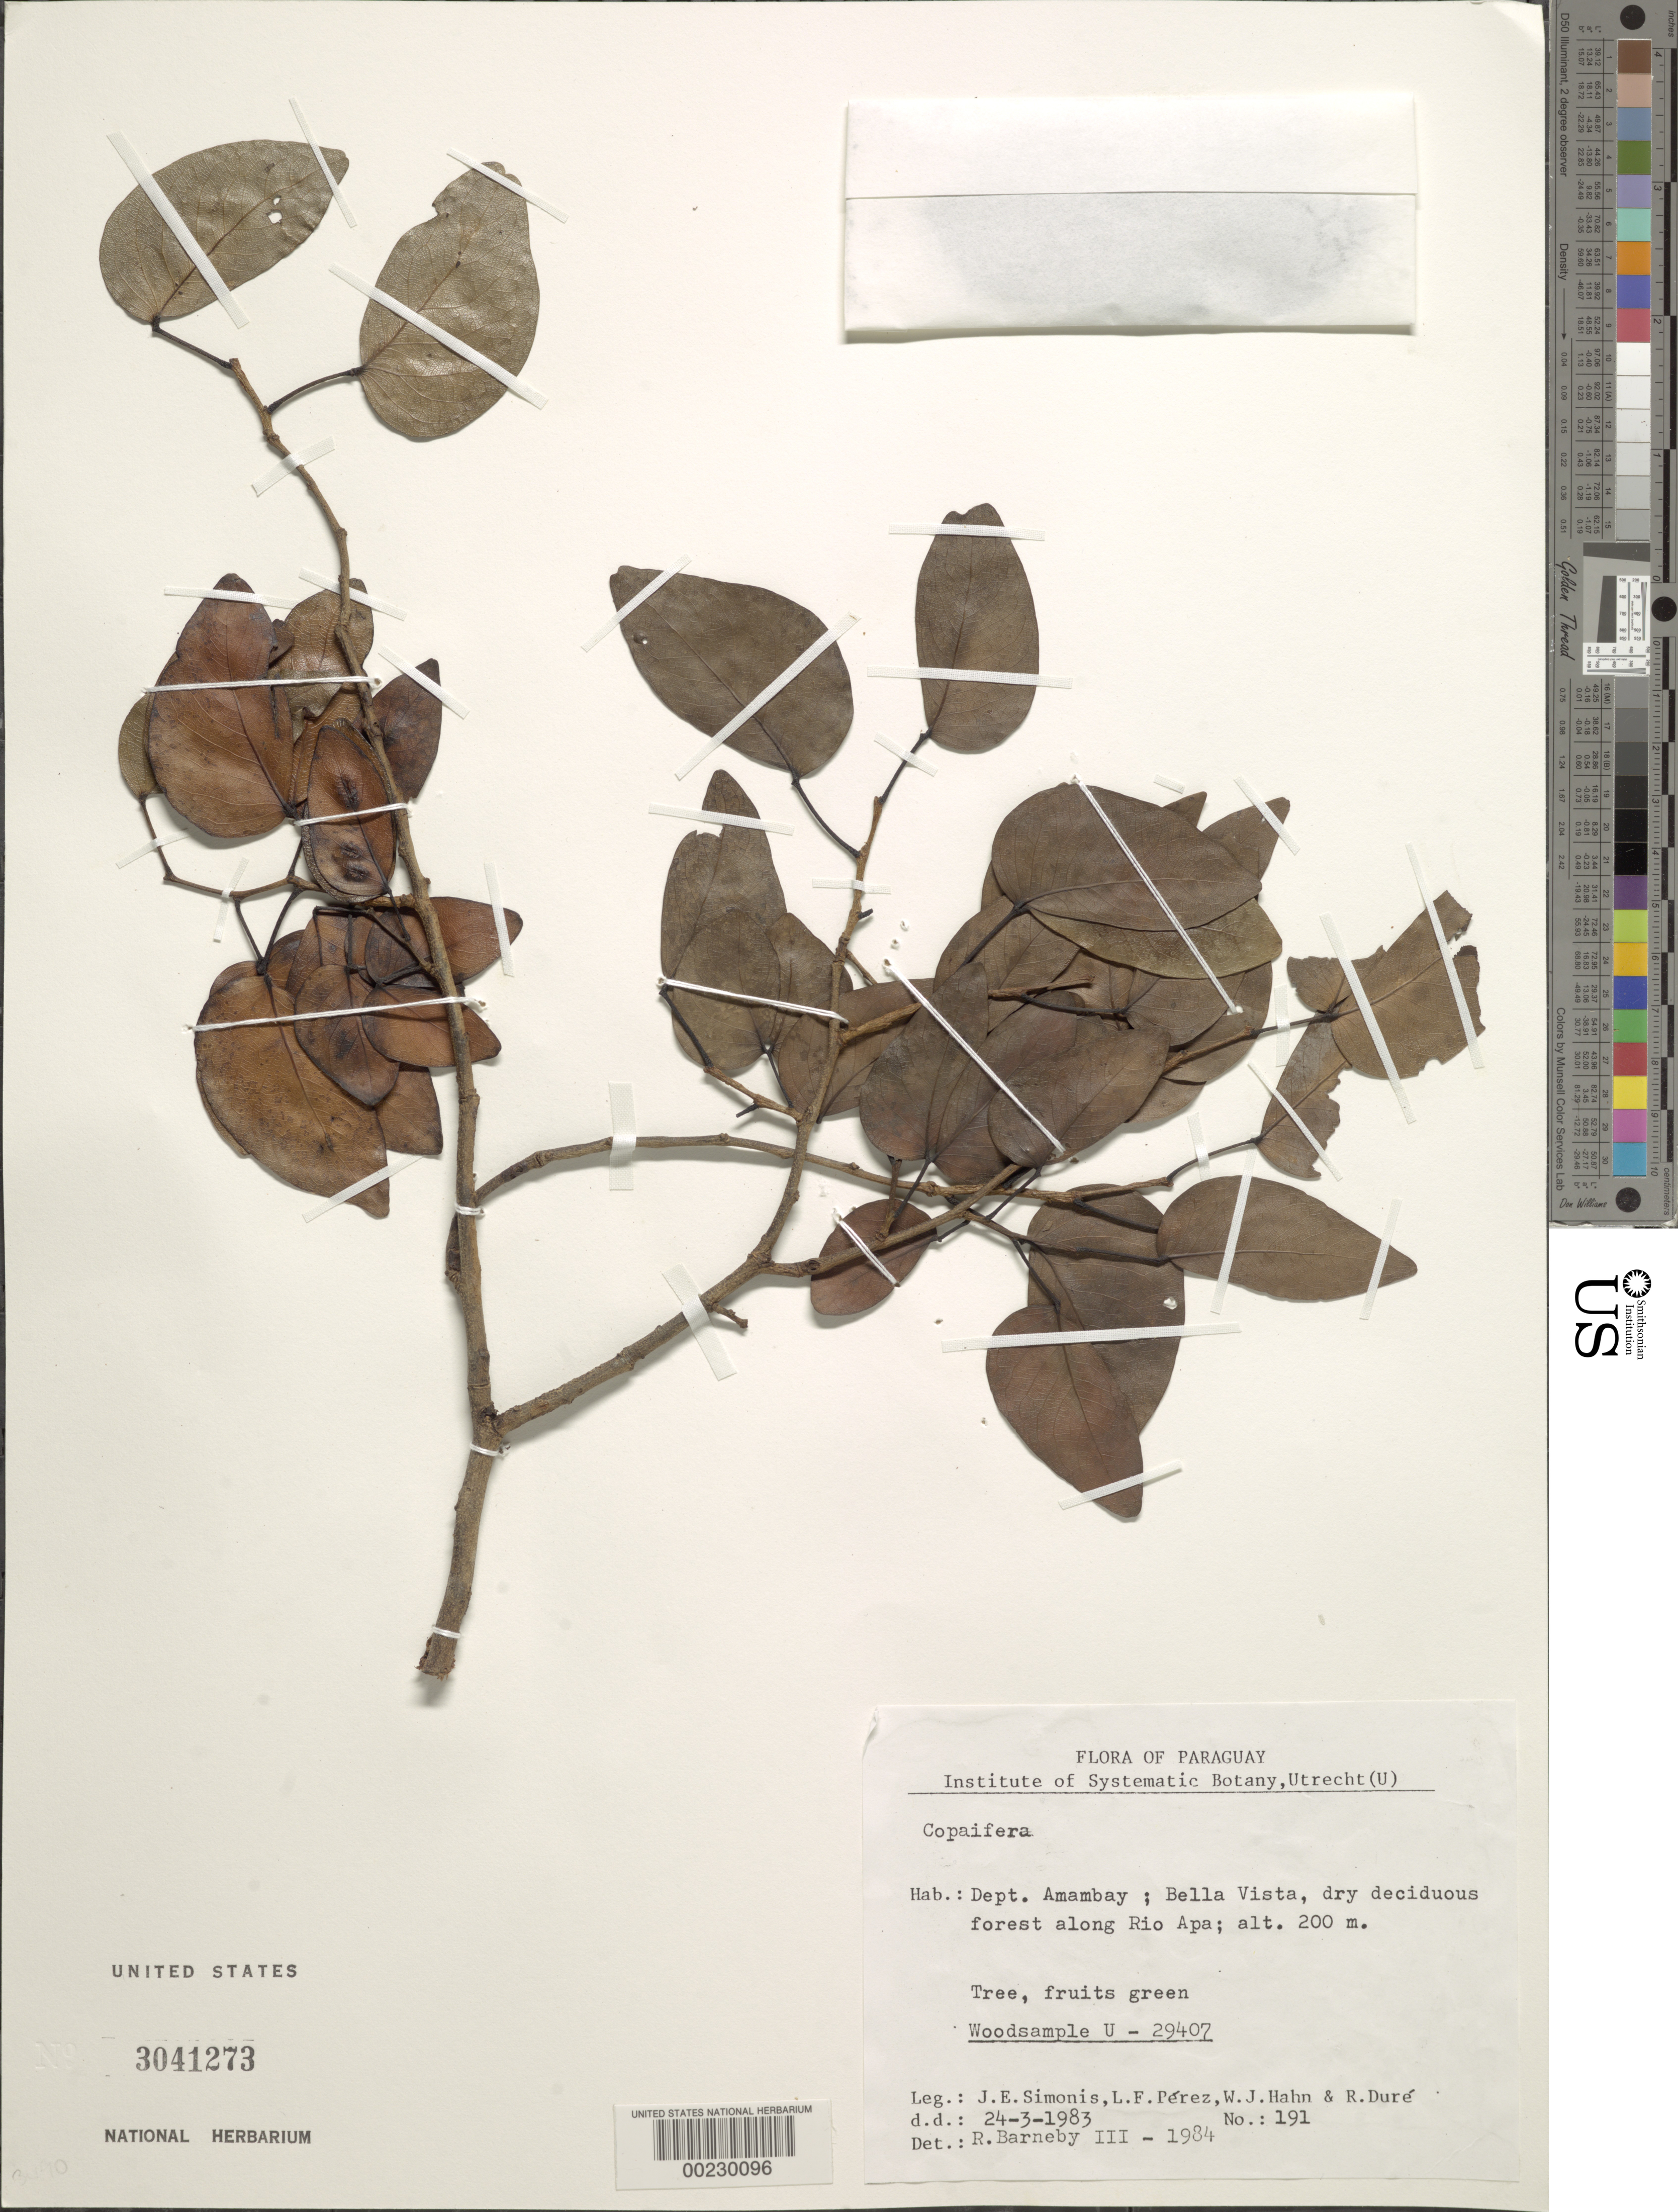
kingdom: Plantae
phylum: Tracheophyta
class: Magnoliopsida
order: Fabales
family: Fabaceae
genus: Copaifera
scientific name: Copaifera sp.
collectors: J. E. Simonis, L. Perez, W. J. Hahn & R. Duré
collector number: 191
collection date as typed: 24 Mar 1983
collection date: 1983-03-24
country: Paraguay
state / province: Amambay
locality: Bella vista, along rio apa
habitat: Dry deciduous forest along river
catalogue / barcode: US 3041273